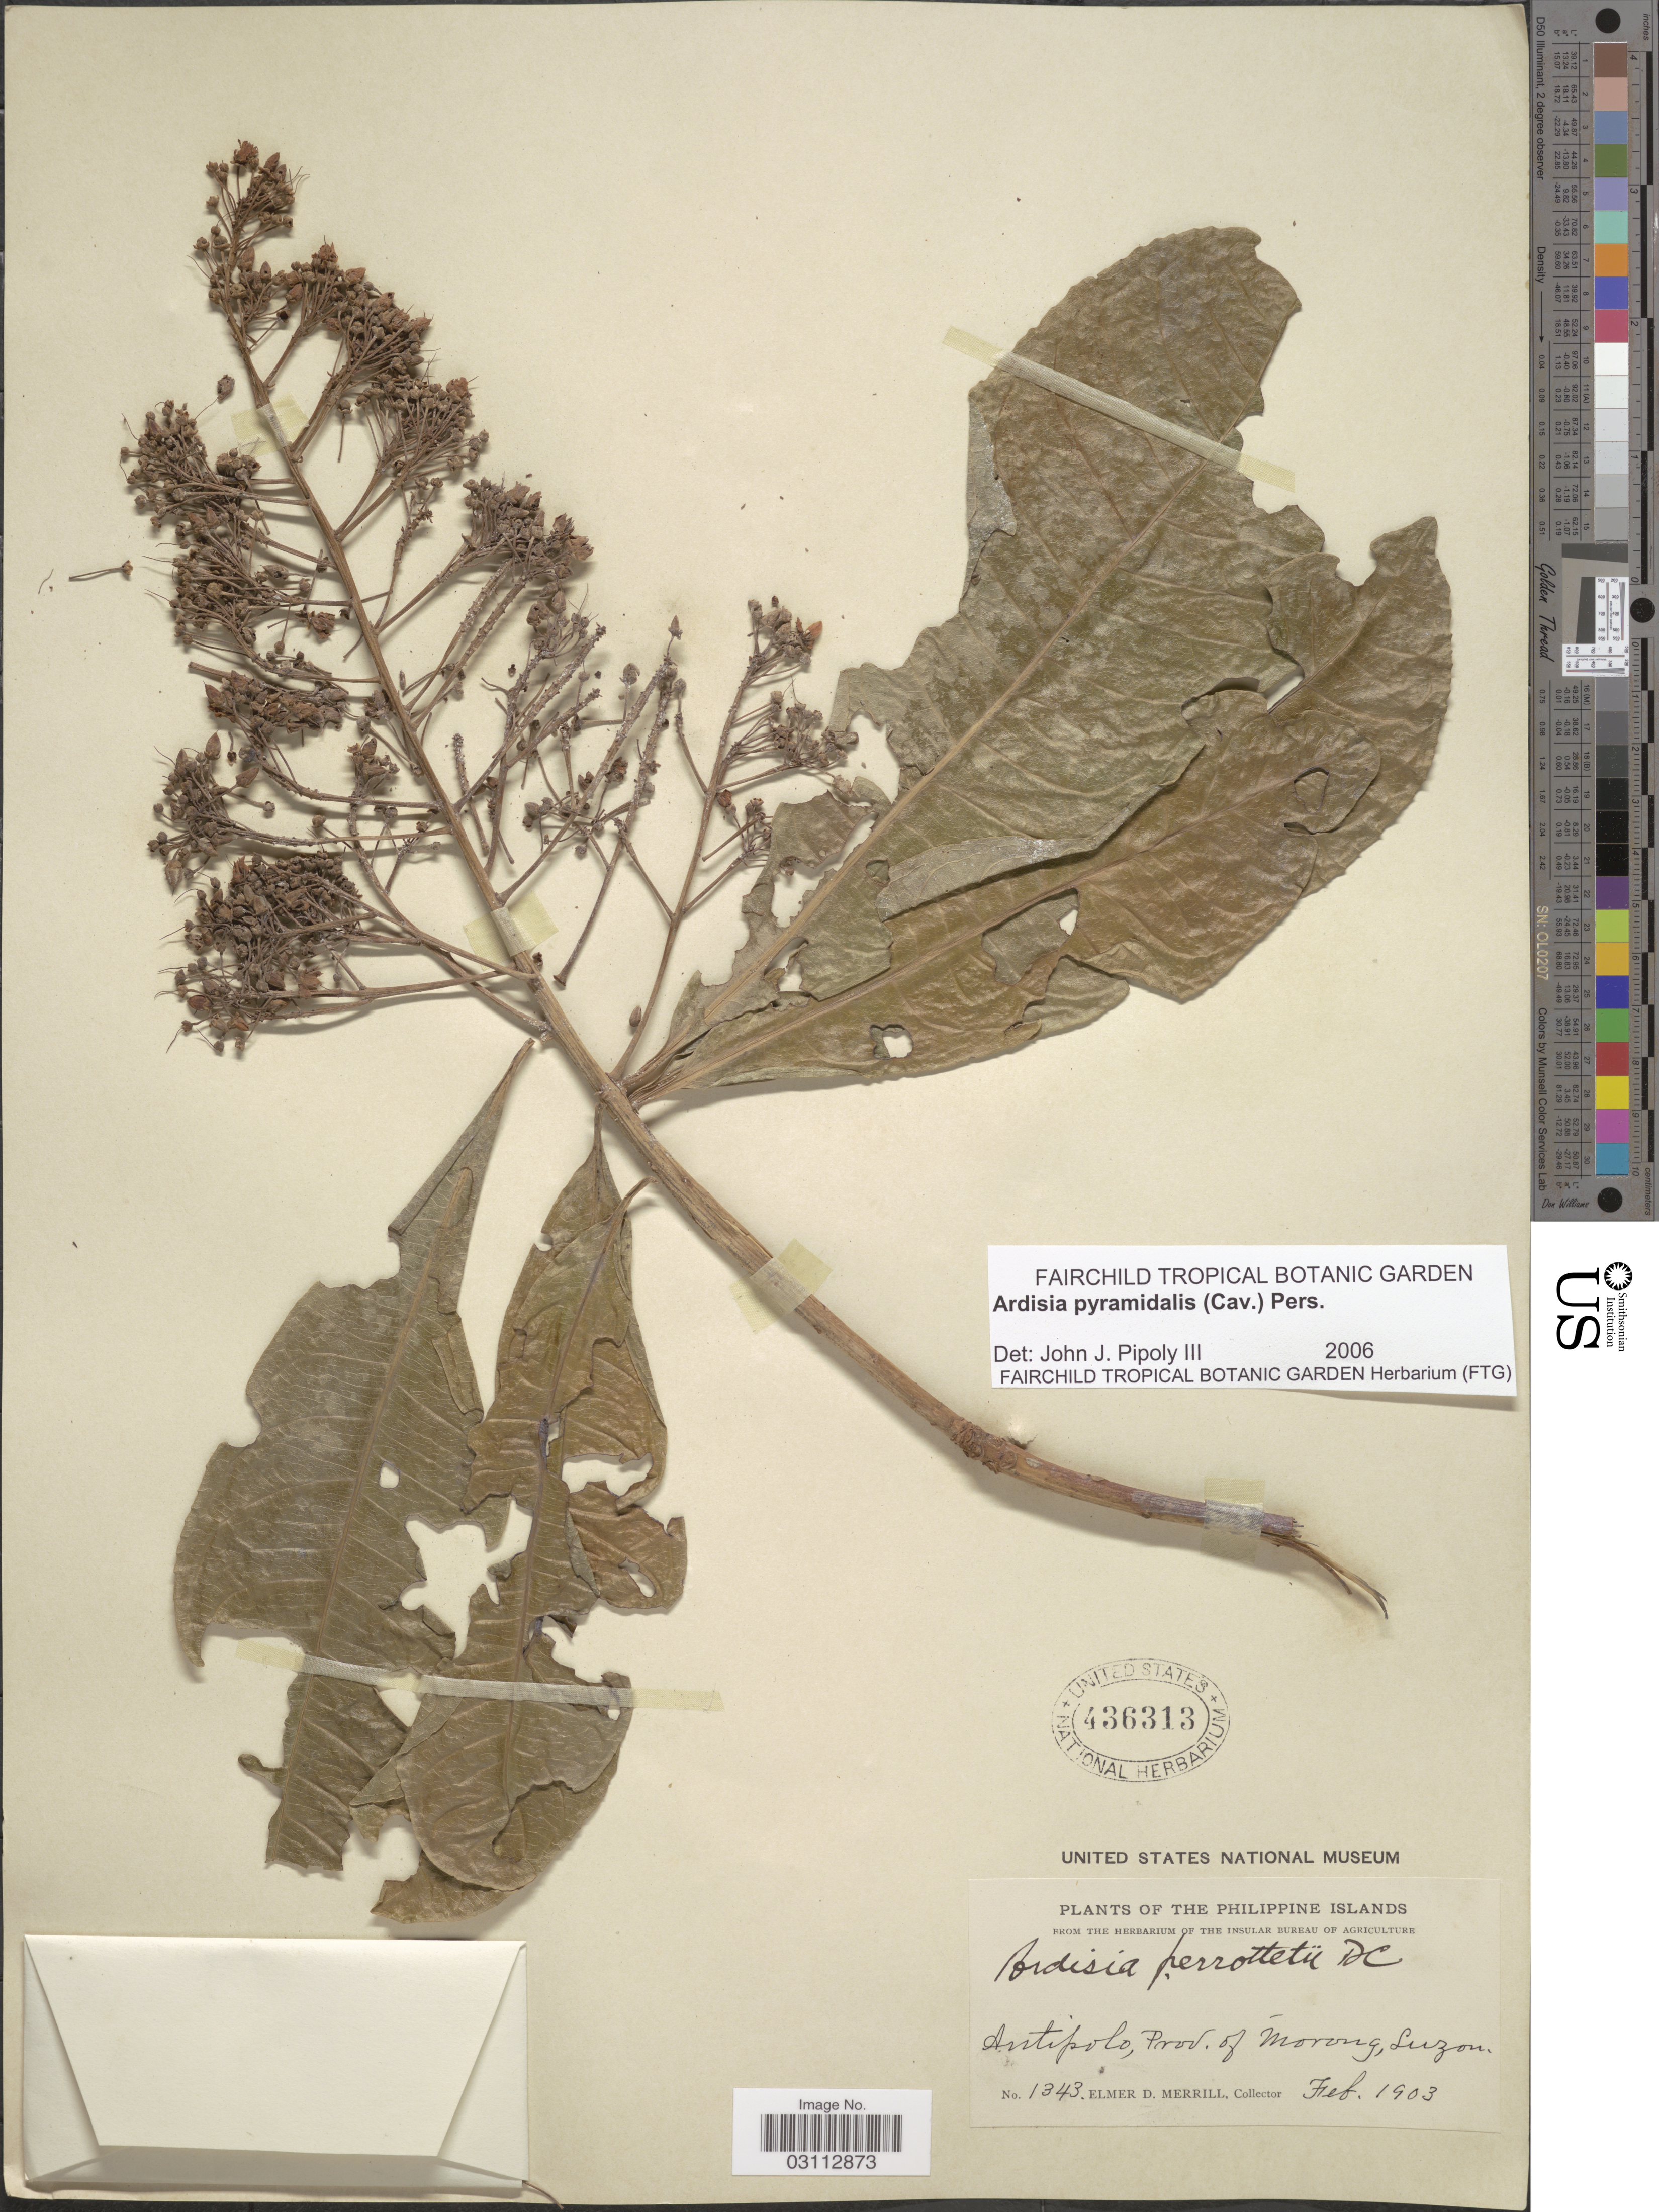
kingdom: Plantae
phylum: Tracheophyta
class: Magnoliopsida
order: Ericales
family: Primulaceae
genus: Ardisia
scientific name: Ardisia pyramidalis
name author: (Cav.) Pers.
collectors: E. D. Merrill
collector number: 1343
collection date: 1903-02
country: Philippines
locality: Antipolo, Prov. of Morong, Luzon.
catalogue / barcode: US 436313